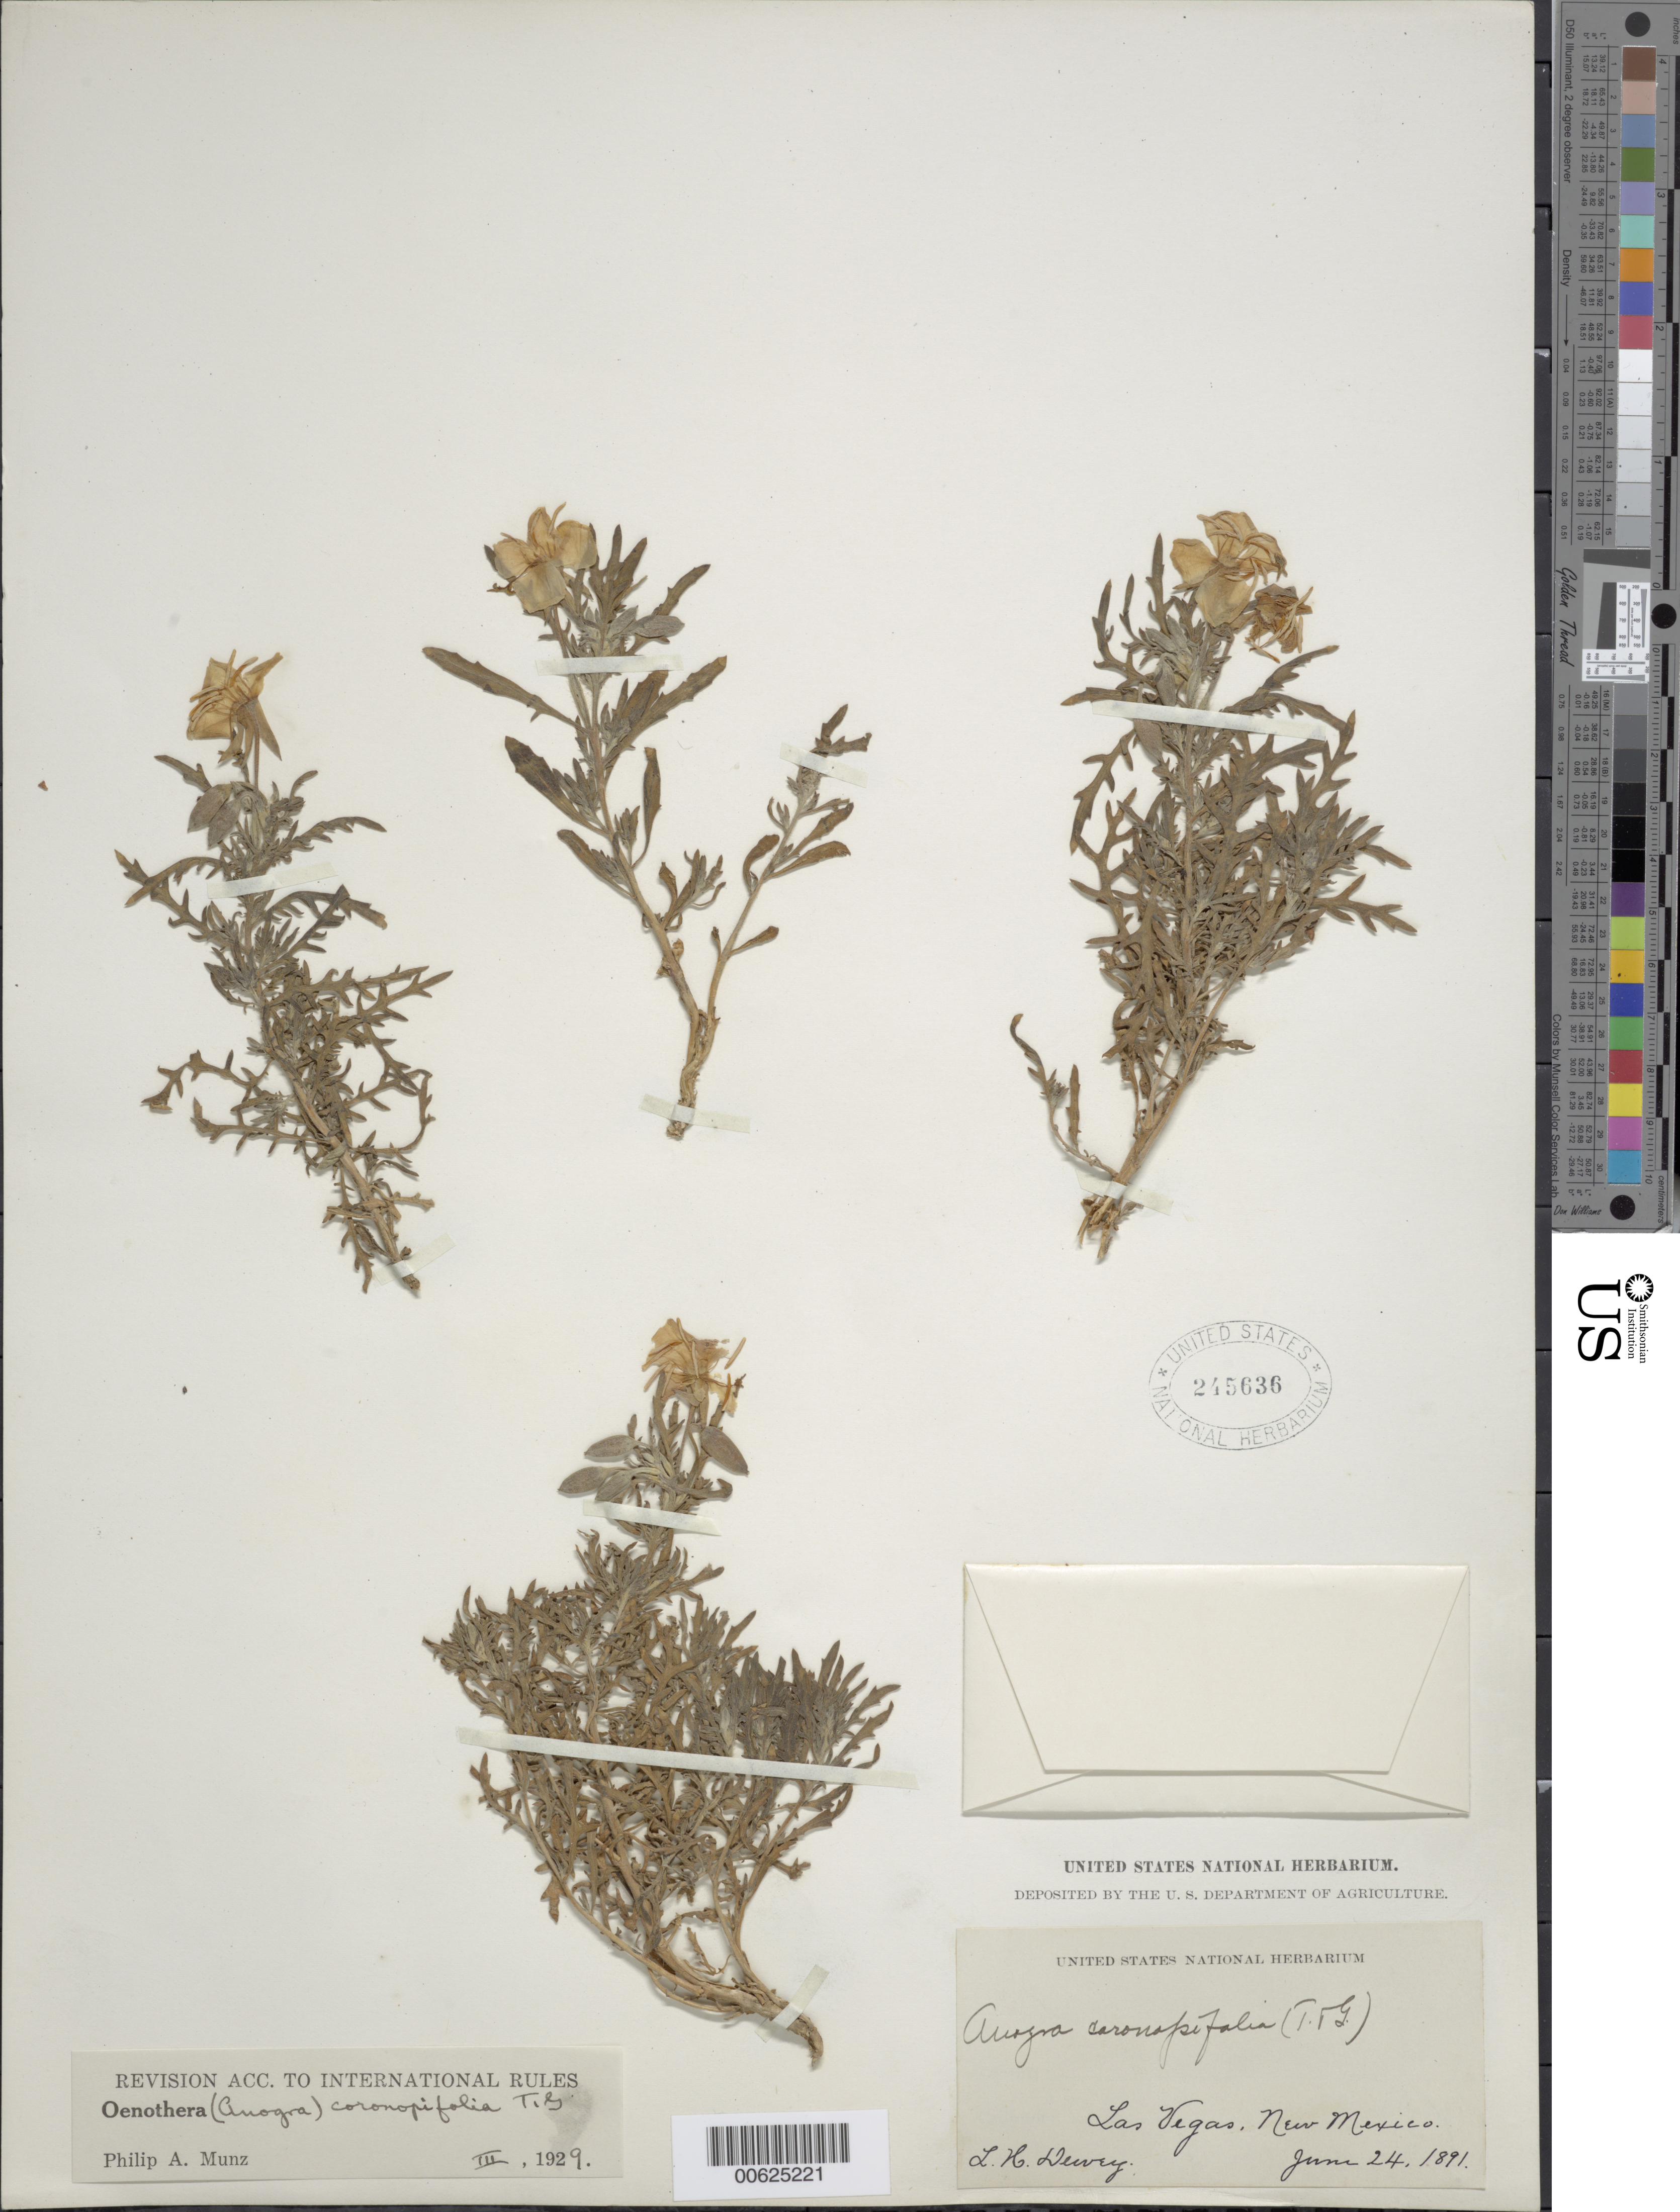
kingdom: Plantae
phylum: Tracheophyta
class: Magnoliopsida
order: Myrtales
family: Onagraceae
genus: Oenothera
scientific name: Oenothera coronopifolia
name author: Torr. & A. Gray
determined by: Munz, Philip A.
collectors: L. H. Dewey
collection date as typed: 24 Jun 1891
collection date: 1891-06-24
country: United States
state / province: Nevada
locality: Las Vegas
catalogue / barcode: US 245636